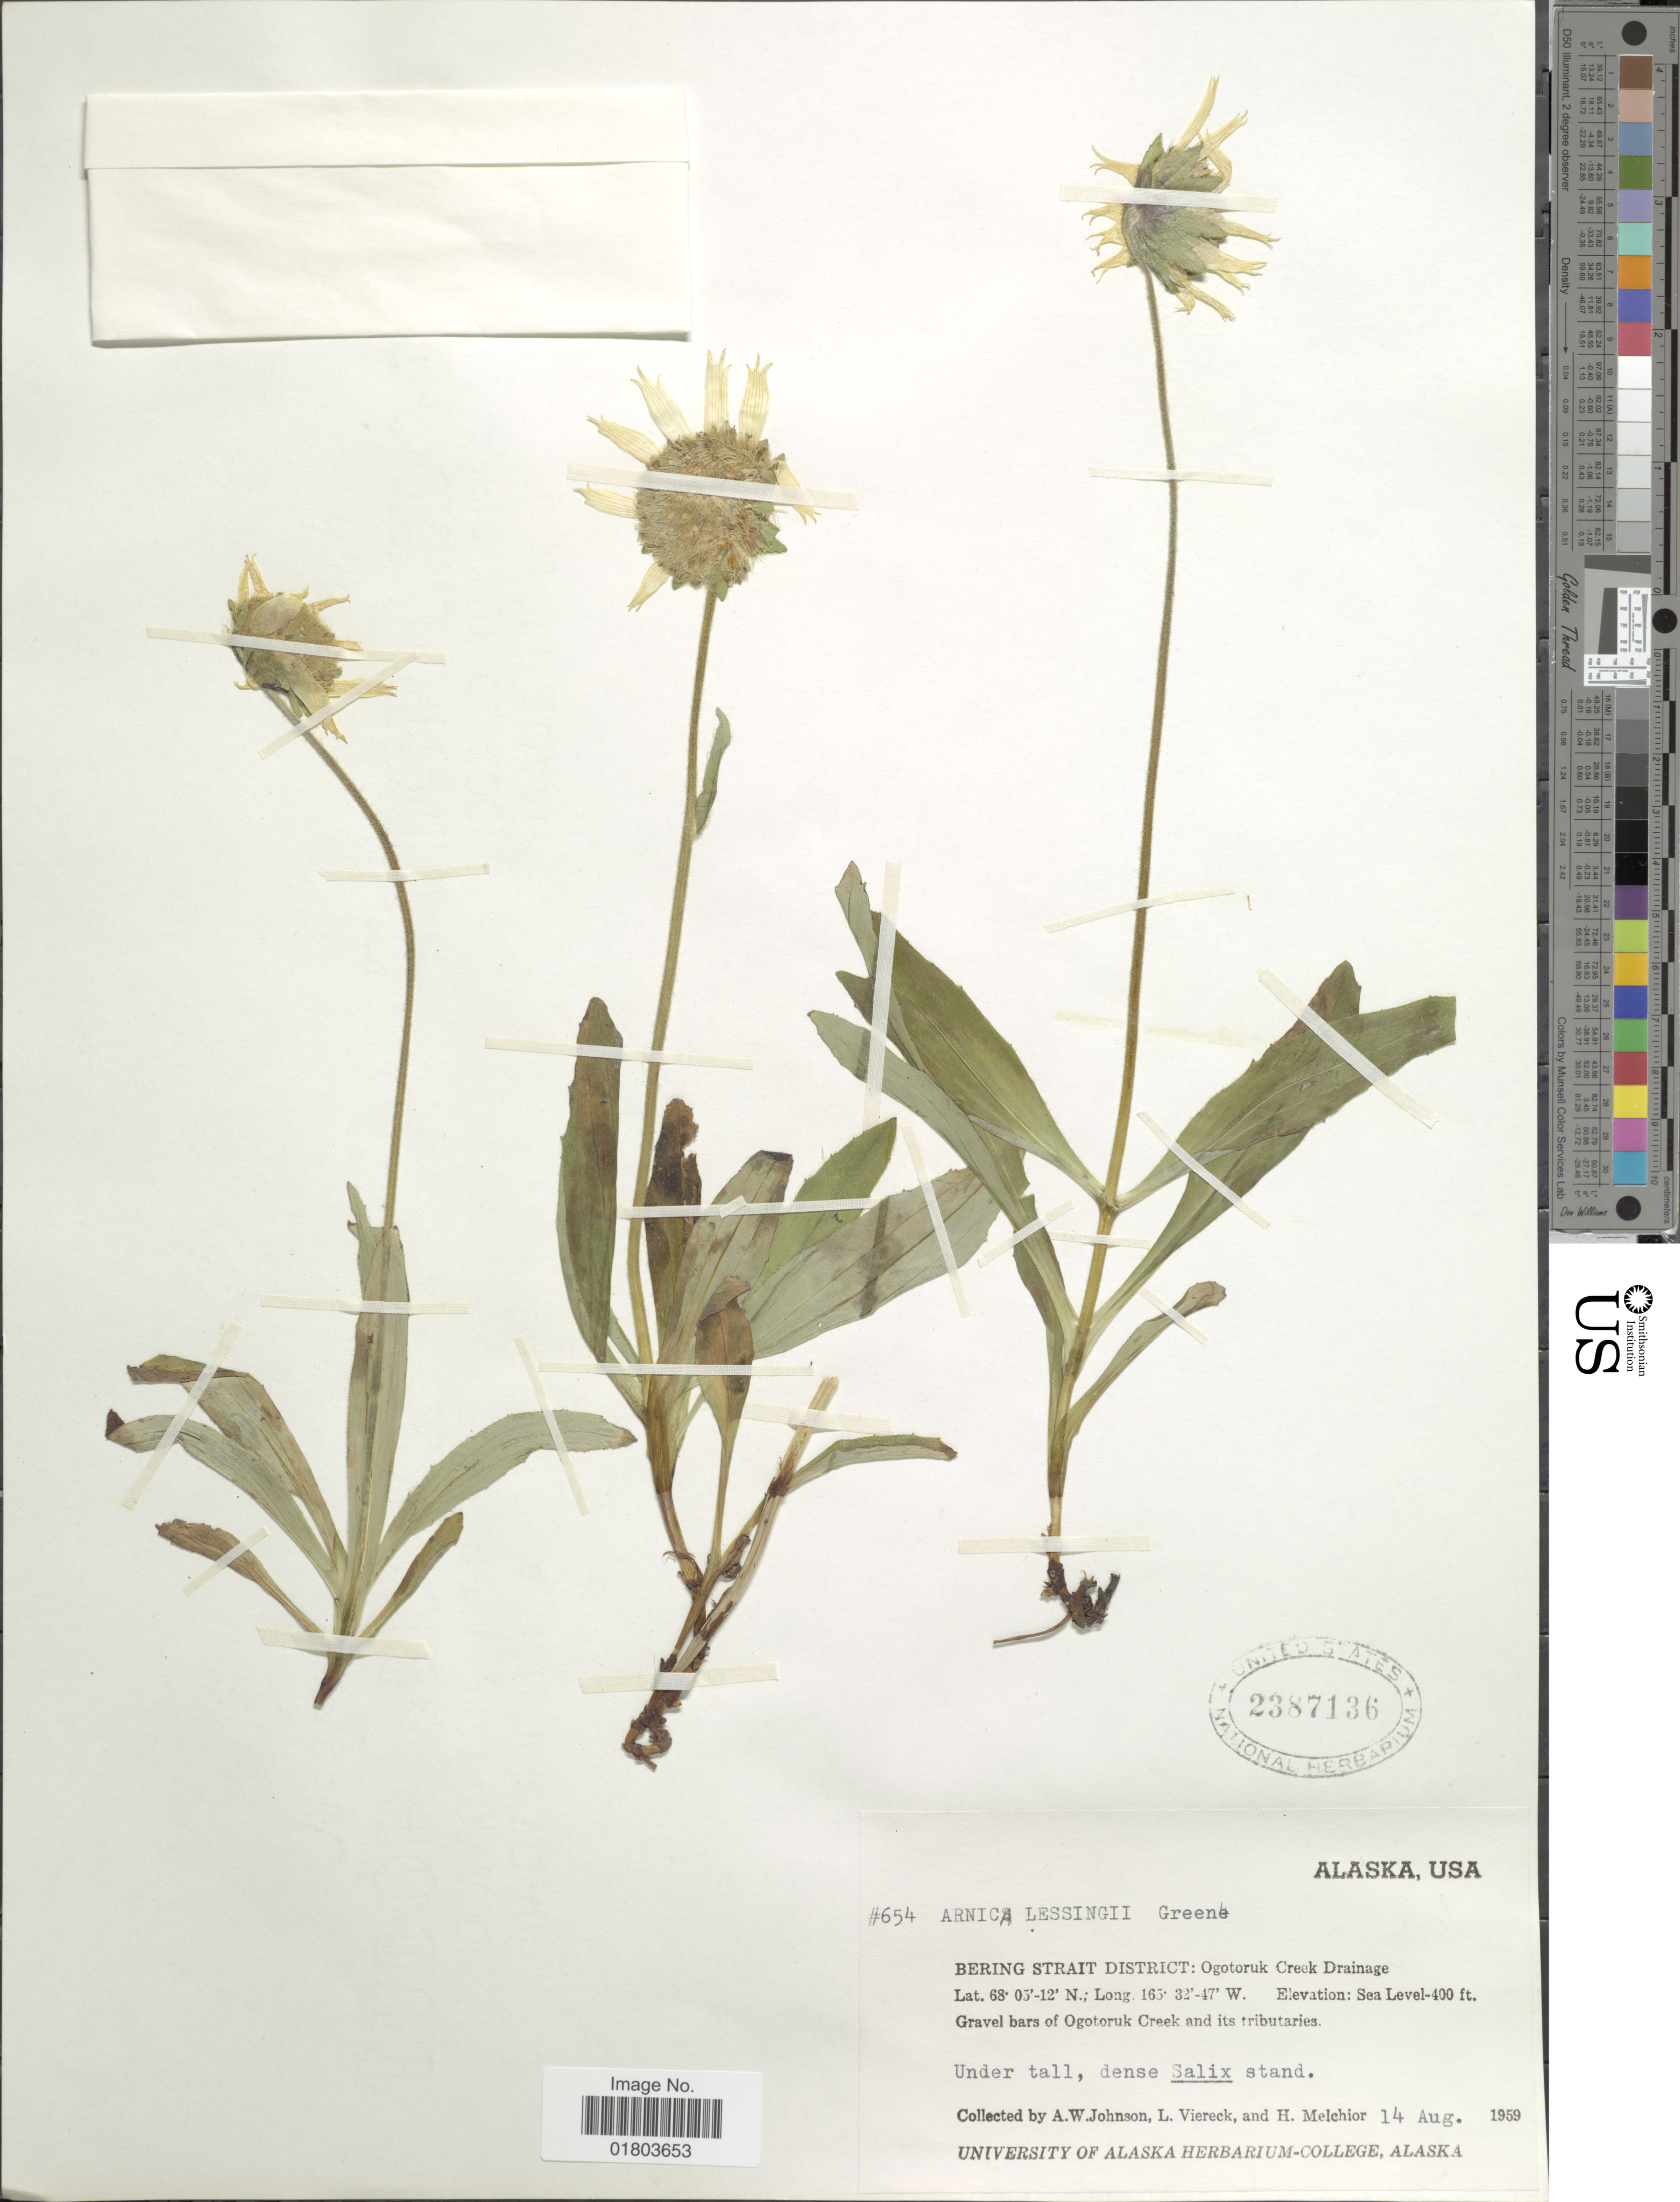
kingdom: Plantae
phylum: Tracheophyta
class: Magnoliopsida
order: Asterales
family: Asteraceae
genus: Arnica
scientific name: Arnica lessingii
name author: (Torr. & A. Gray) Greene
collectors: A. W. Johnson, L. Viereck & H. Melchior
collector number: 654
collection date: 1959-08-14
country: United States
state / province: Alaska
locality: Bering Strait District: Ogotoruk creek Drainage, Gravel bars of Ogotoruk Creek and its tributaries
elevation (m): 122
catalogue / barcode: US 2387136